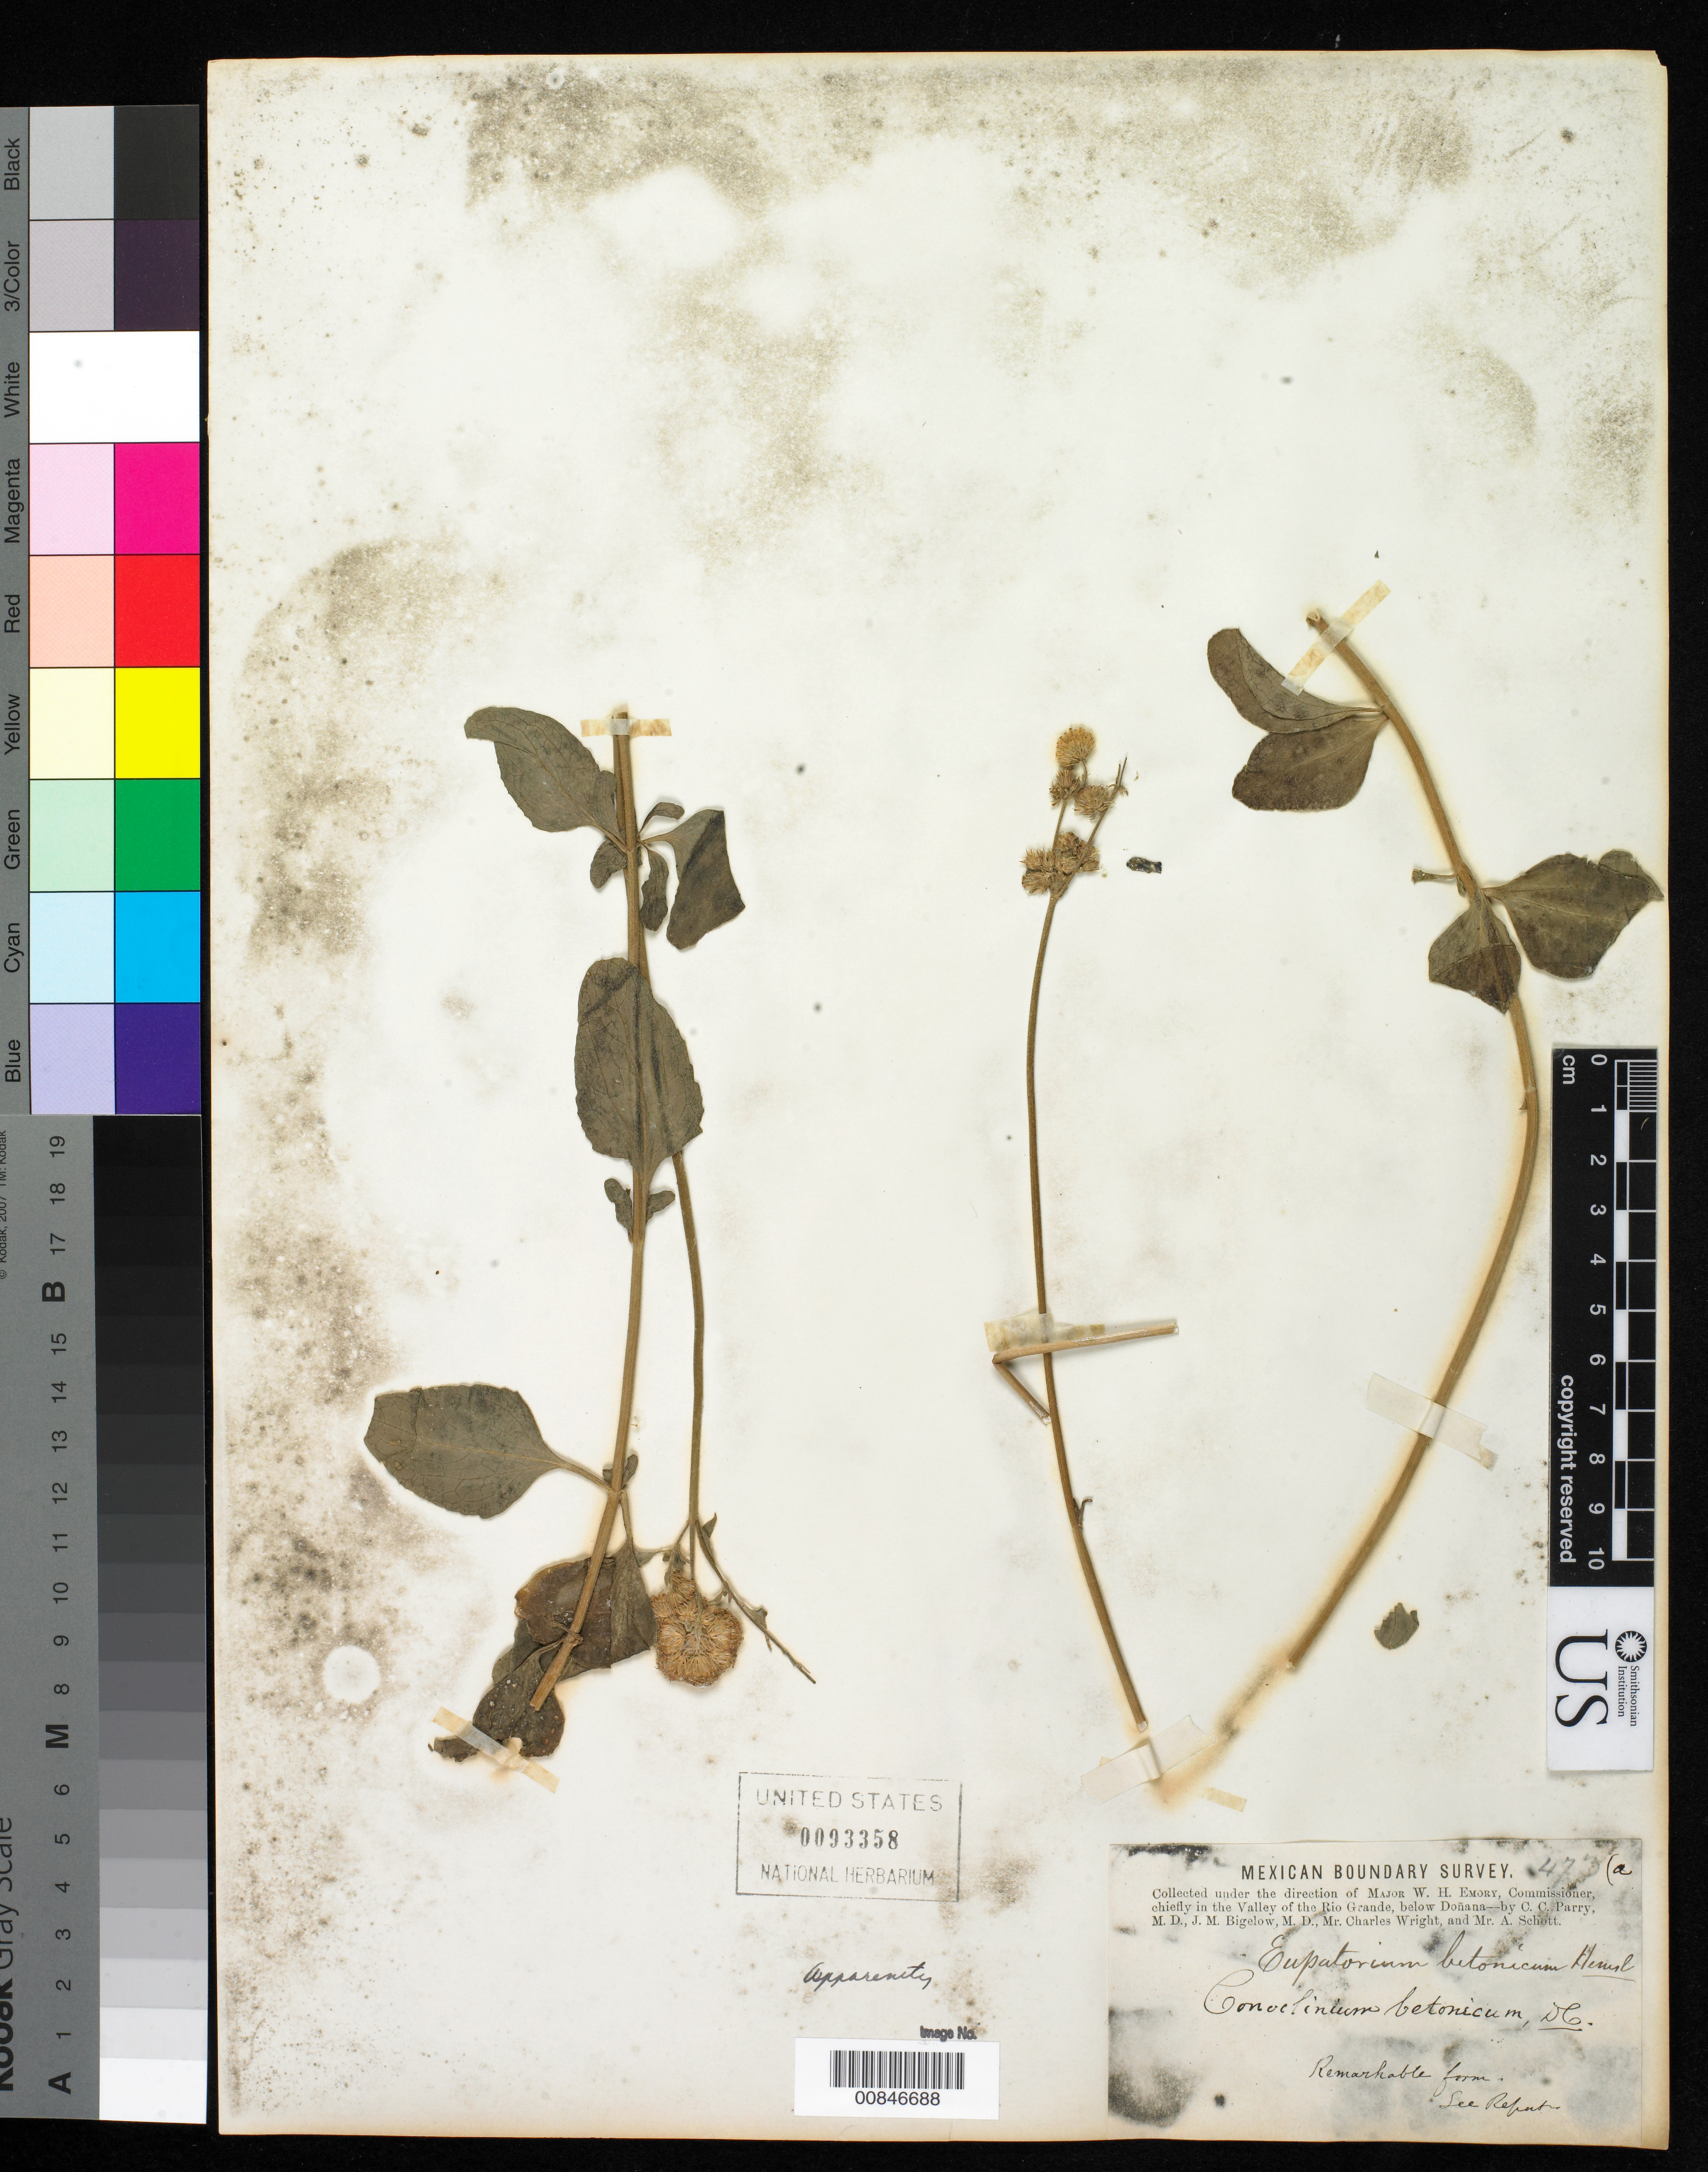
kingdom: Plantae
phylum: Tracheophyta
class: Magnoliopsida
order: Asterales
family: Asteraceae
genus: Conoclinium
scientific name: Conoclinium betonicifolium var. betonicifolium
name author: (Mill.) R.M. King & H. Rob.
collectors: C. C. Parry, J. M. Bigelow, C. Wright & A. C. V. Schott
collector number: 473a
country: United States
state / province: New Mexico / Texas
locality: Valley of the Rio Grande, below Doñana.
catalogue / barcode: US 93358